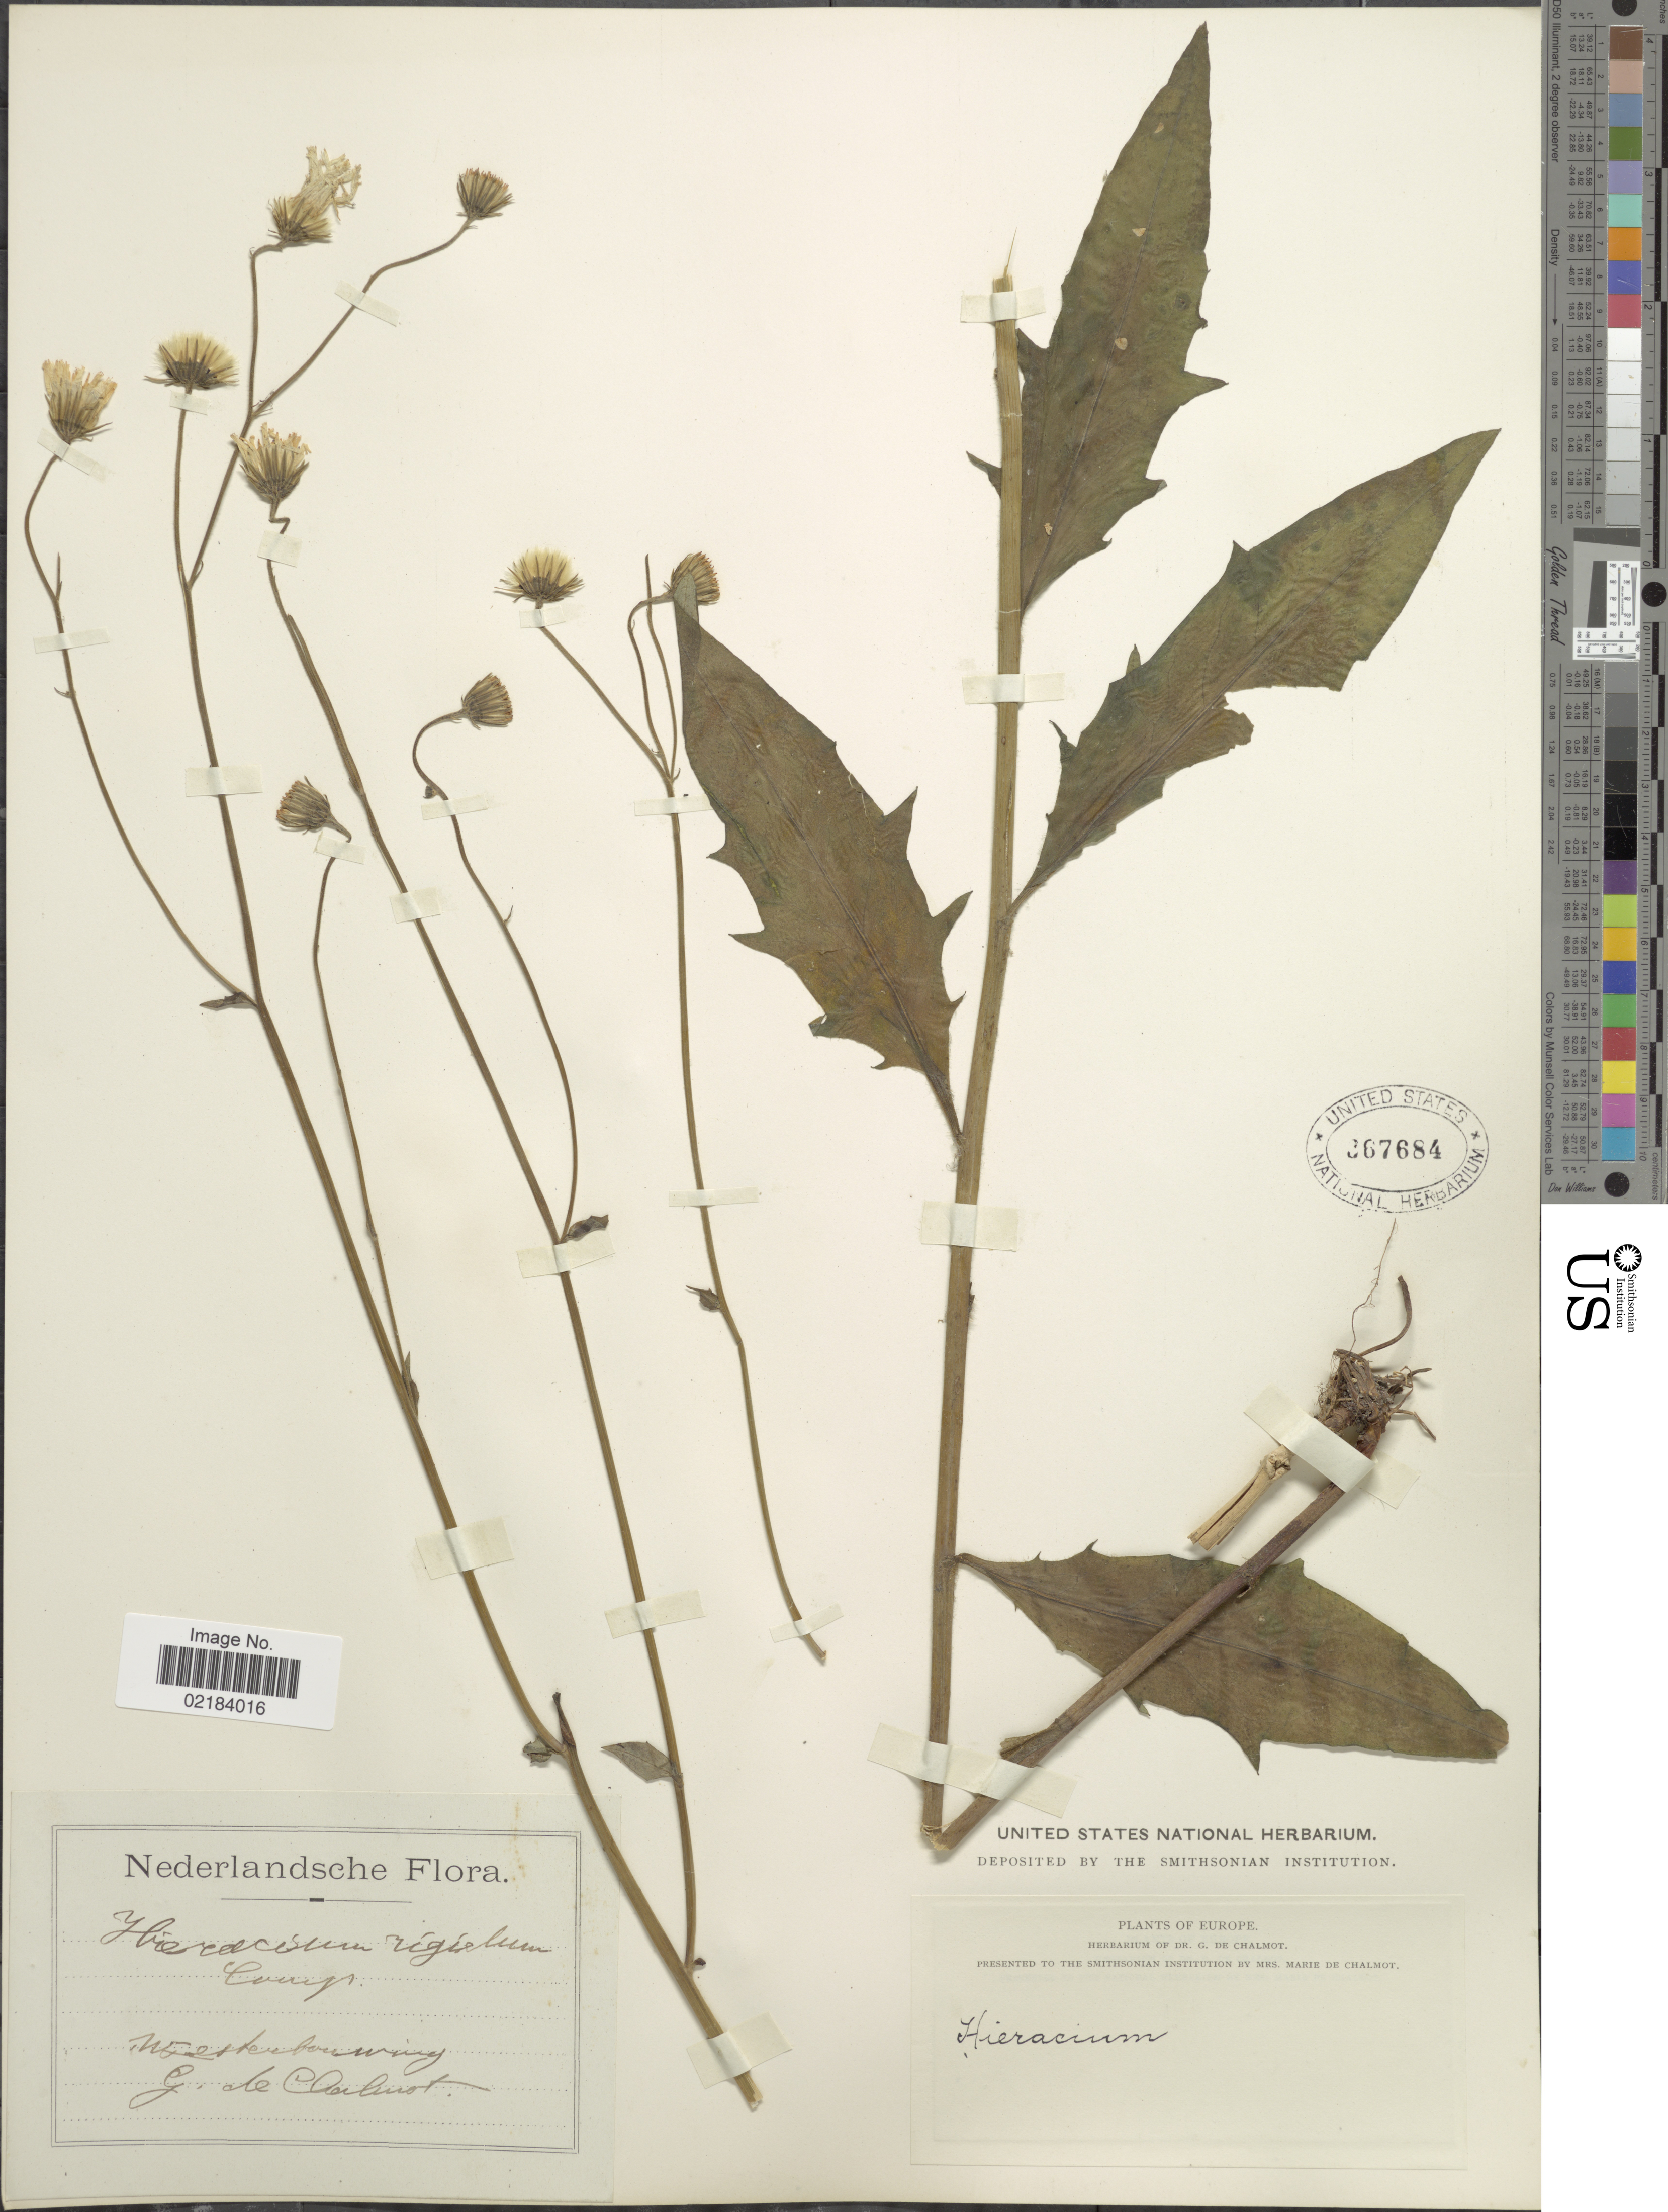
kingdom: Plantae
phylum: Tracheophyta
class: Magnoliopsida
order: Asterales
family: Asteraceae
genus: Hieracium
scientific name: Hieracium rigidum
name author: Hartm.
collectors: G. de Chalmot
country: Netherlands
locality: Westerbouwing.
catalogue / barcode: US 367684